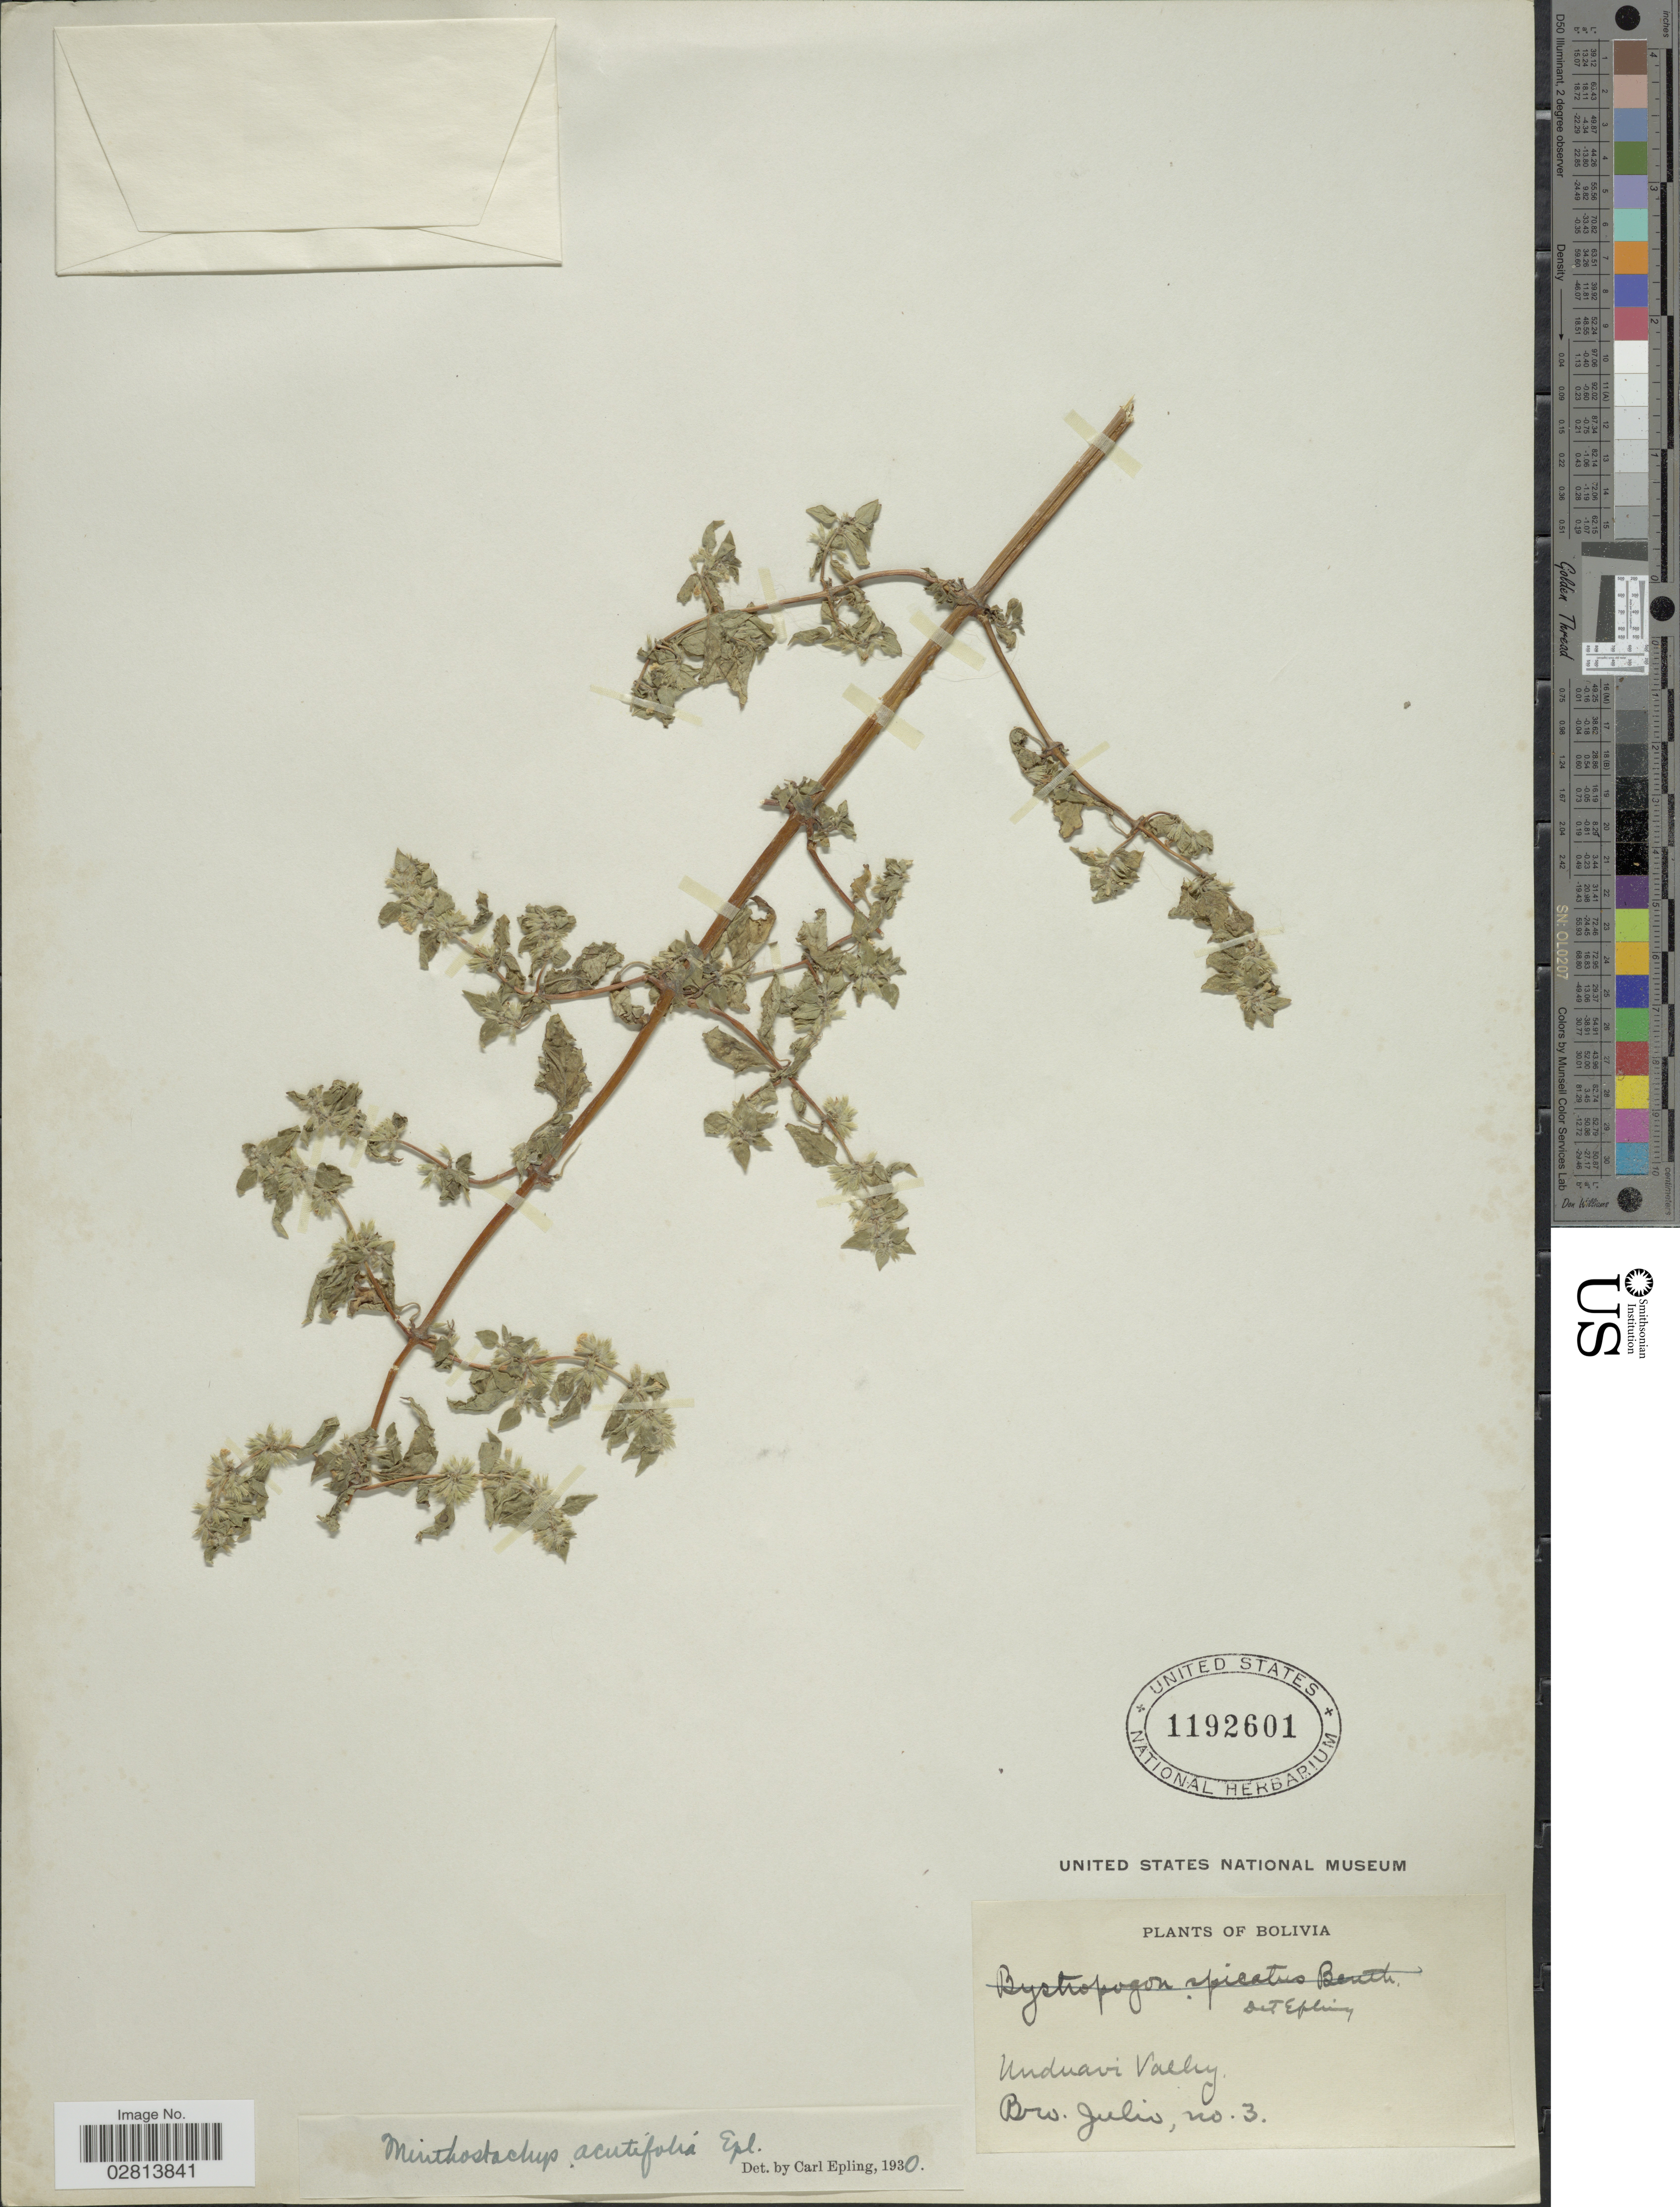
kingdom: Plantae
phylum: Tracheophyta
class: Magnoliopsida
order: Lamiales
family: Lamiaceae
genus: Minthostachys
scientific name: Minthostachys acutifolia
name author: Epling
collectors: Bro. Julio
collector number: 3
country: Bolivia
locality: Unduavi Valley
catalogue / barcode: US 1192601